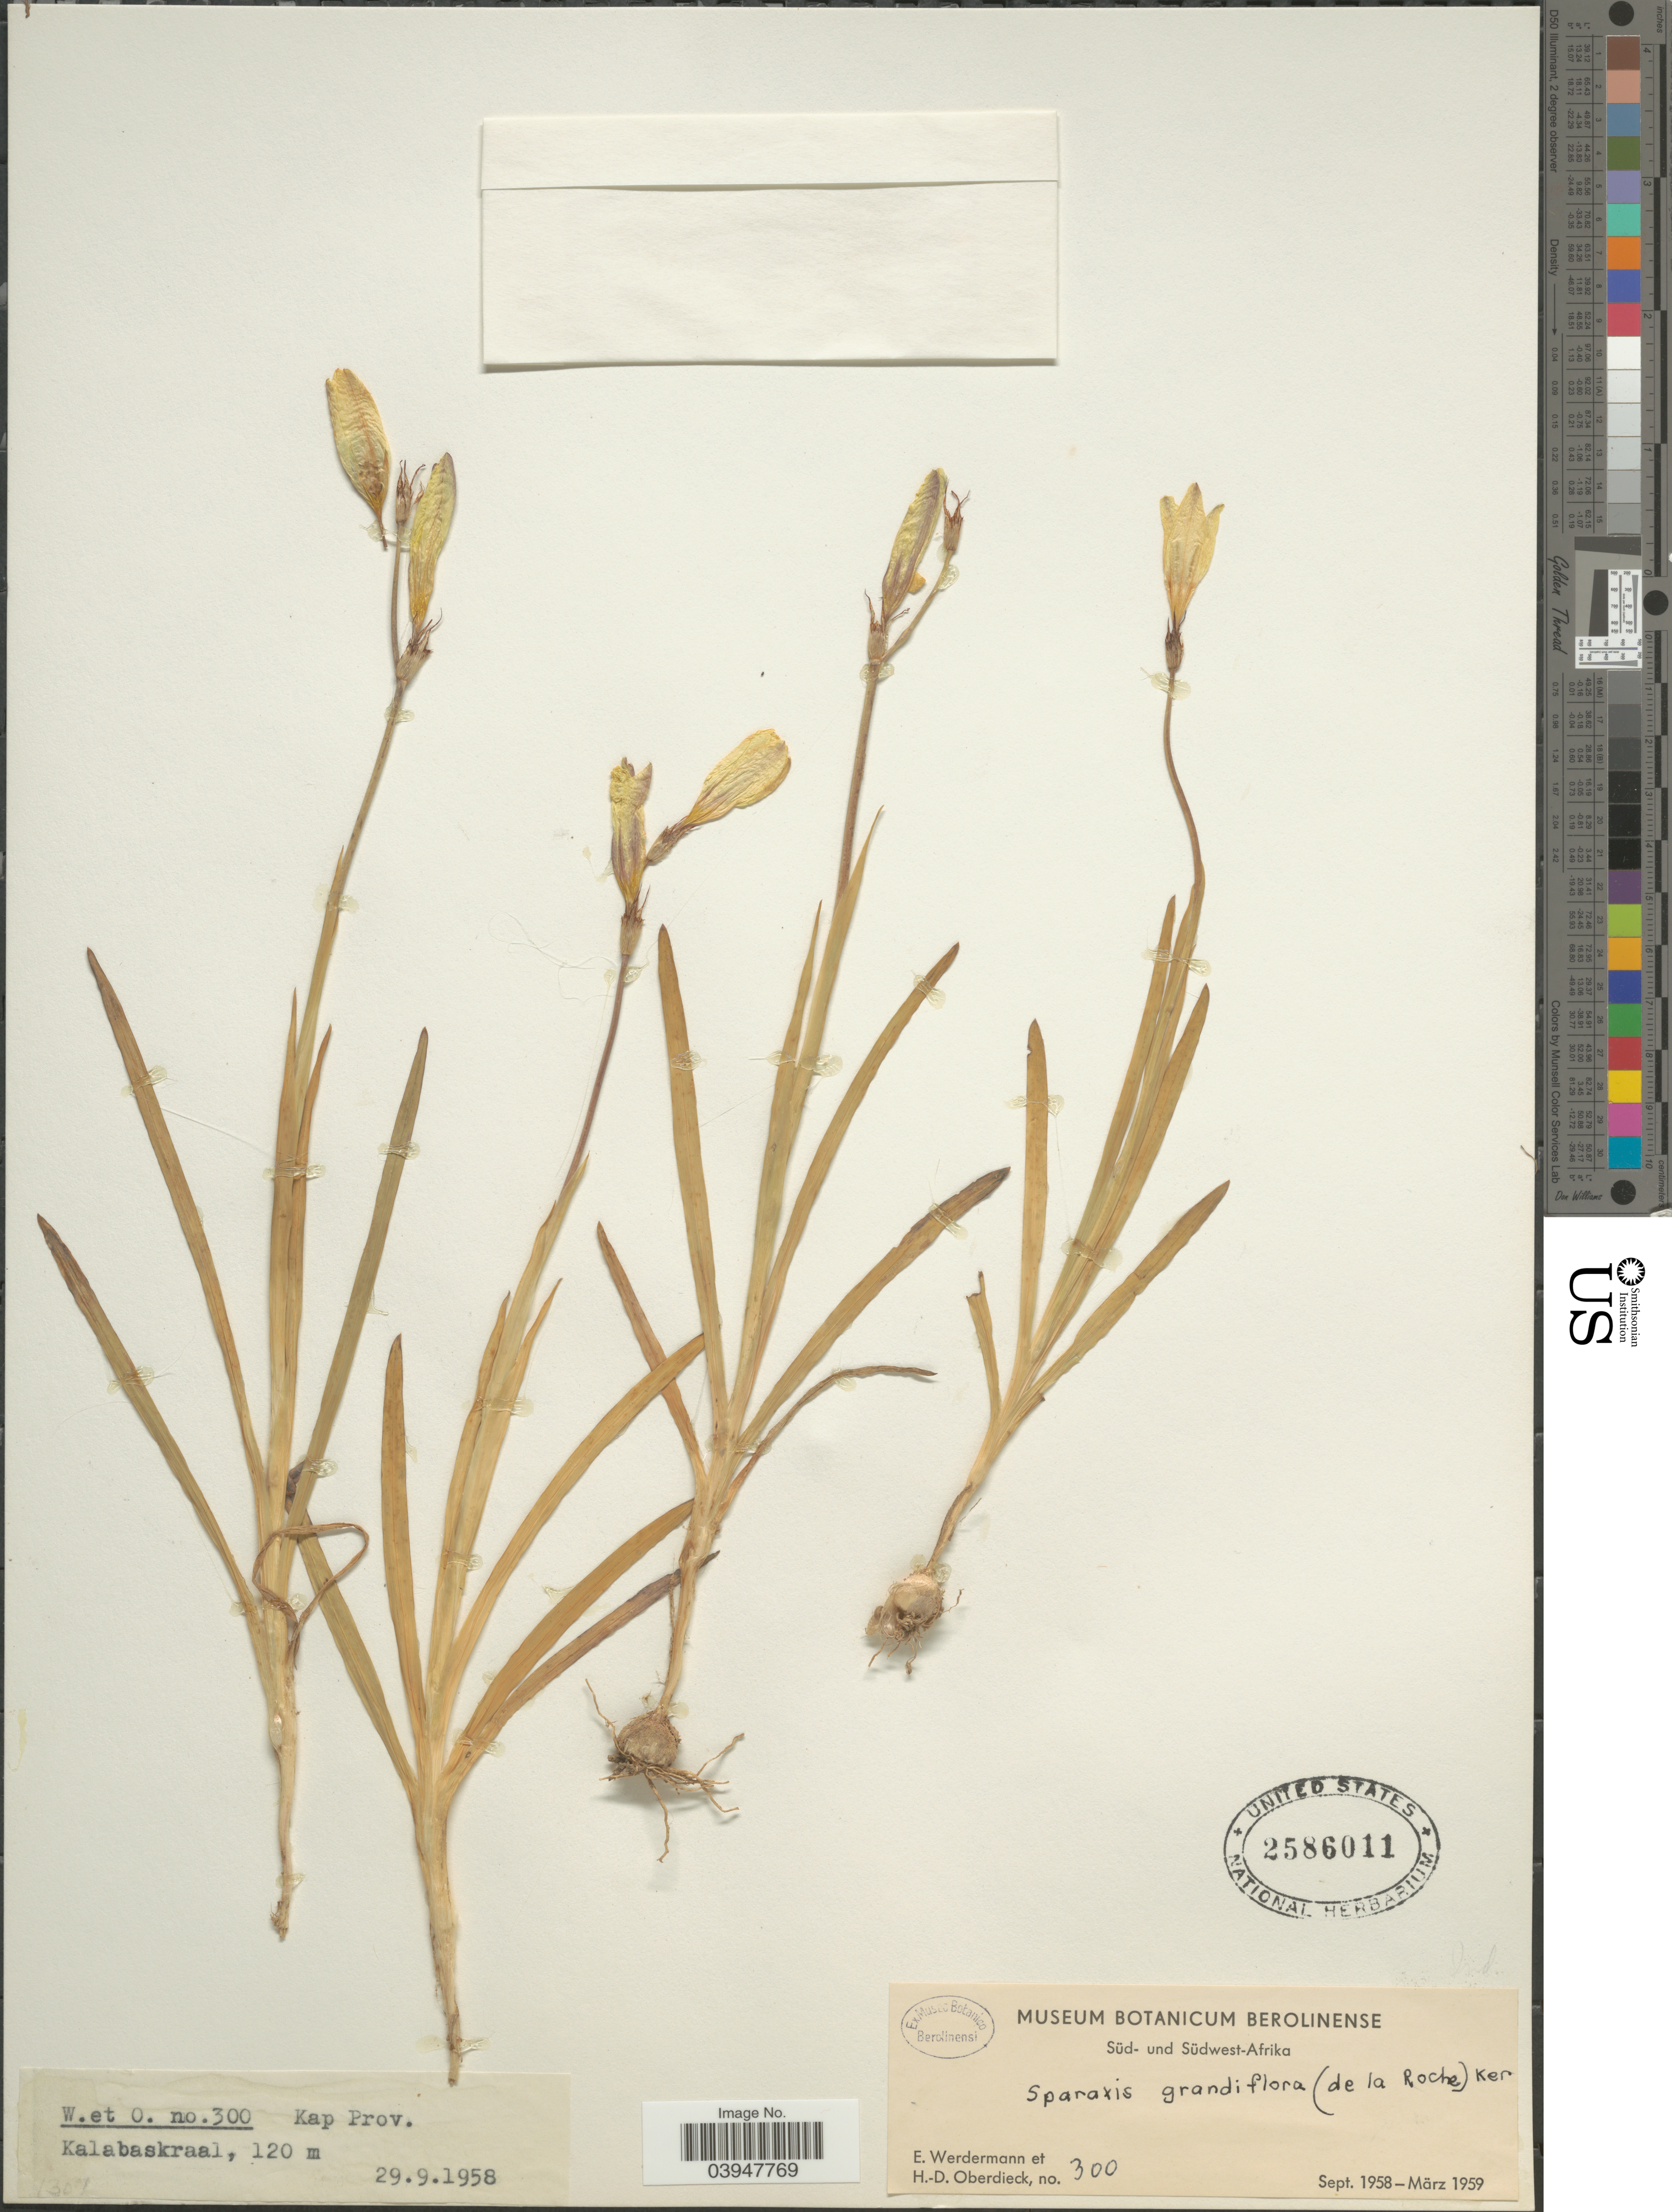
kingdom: Plantae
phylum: Tracheophyta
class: Liliopsida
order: Asparagales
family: Iridaceae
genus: Sparaxis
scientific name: Sparaxis grandiflora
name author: Ker Gawl.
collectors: E. Werdermann & H. Oberdieck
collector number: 300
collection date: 1958-09-29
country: South Africa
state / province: Western Cape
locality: Kap Province. Kalabaskraal.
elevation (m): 120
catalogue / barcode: US 2586011